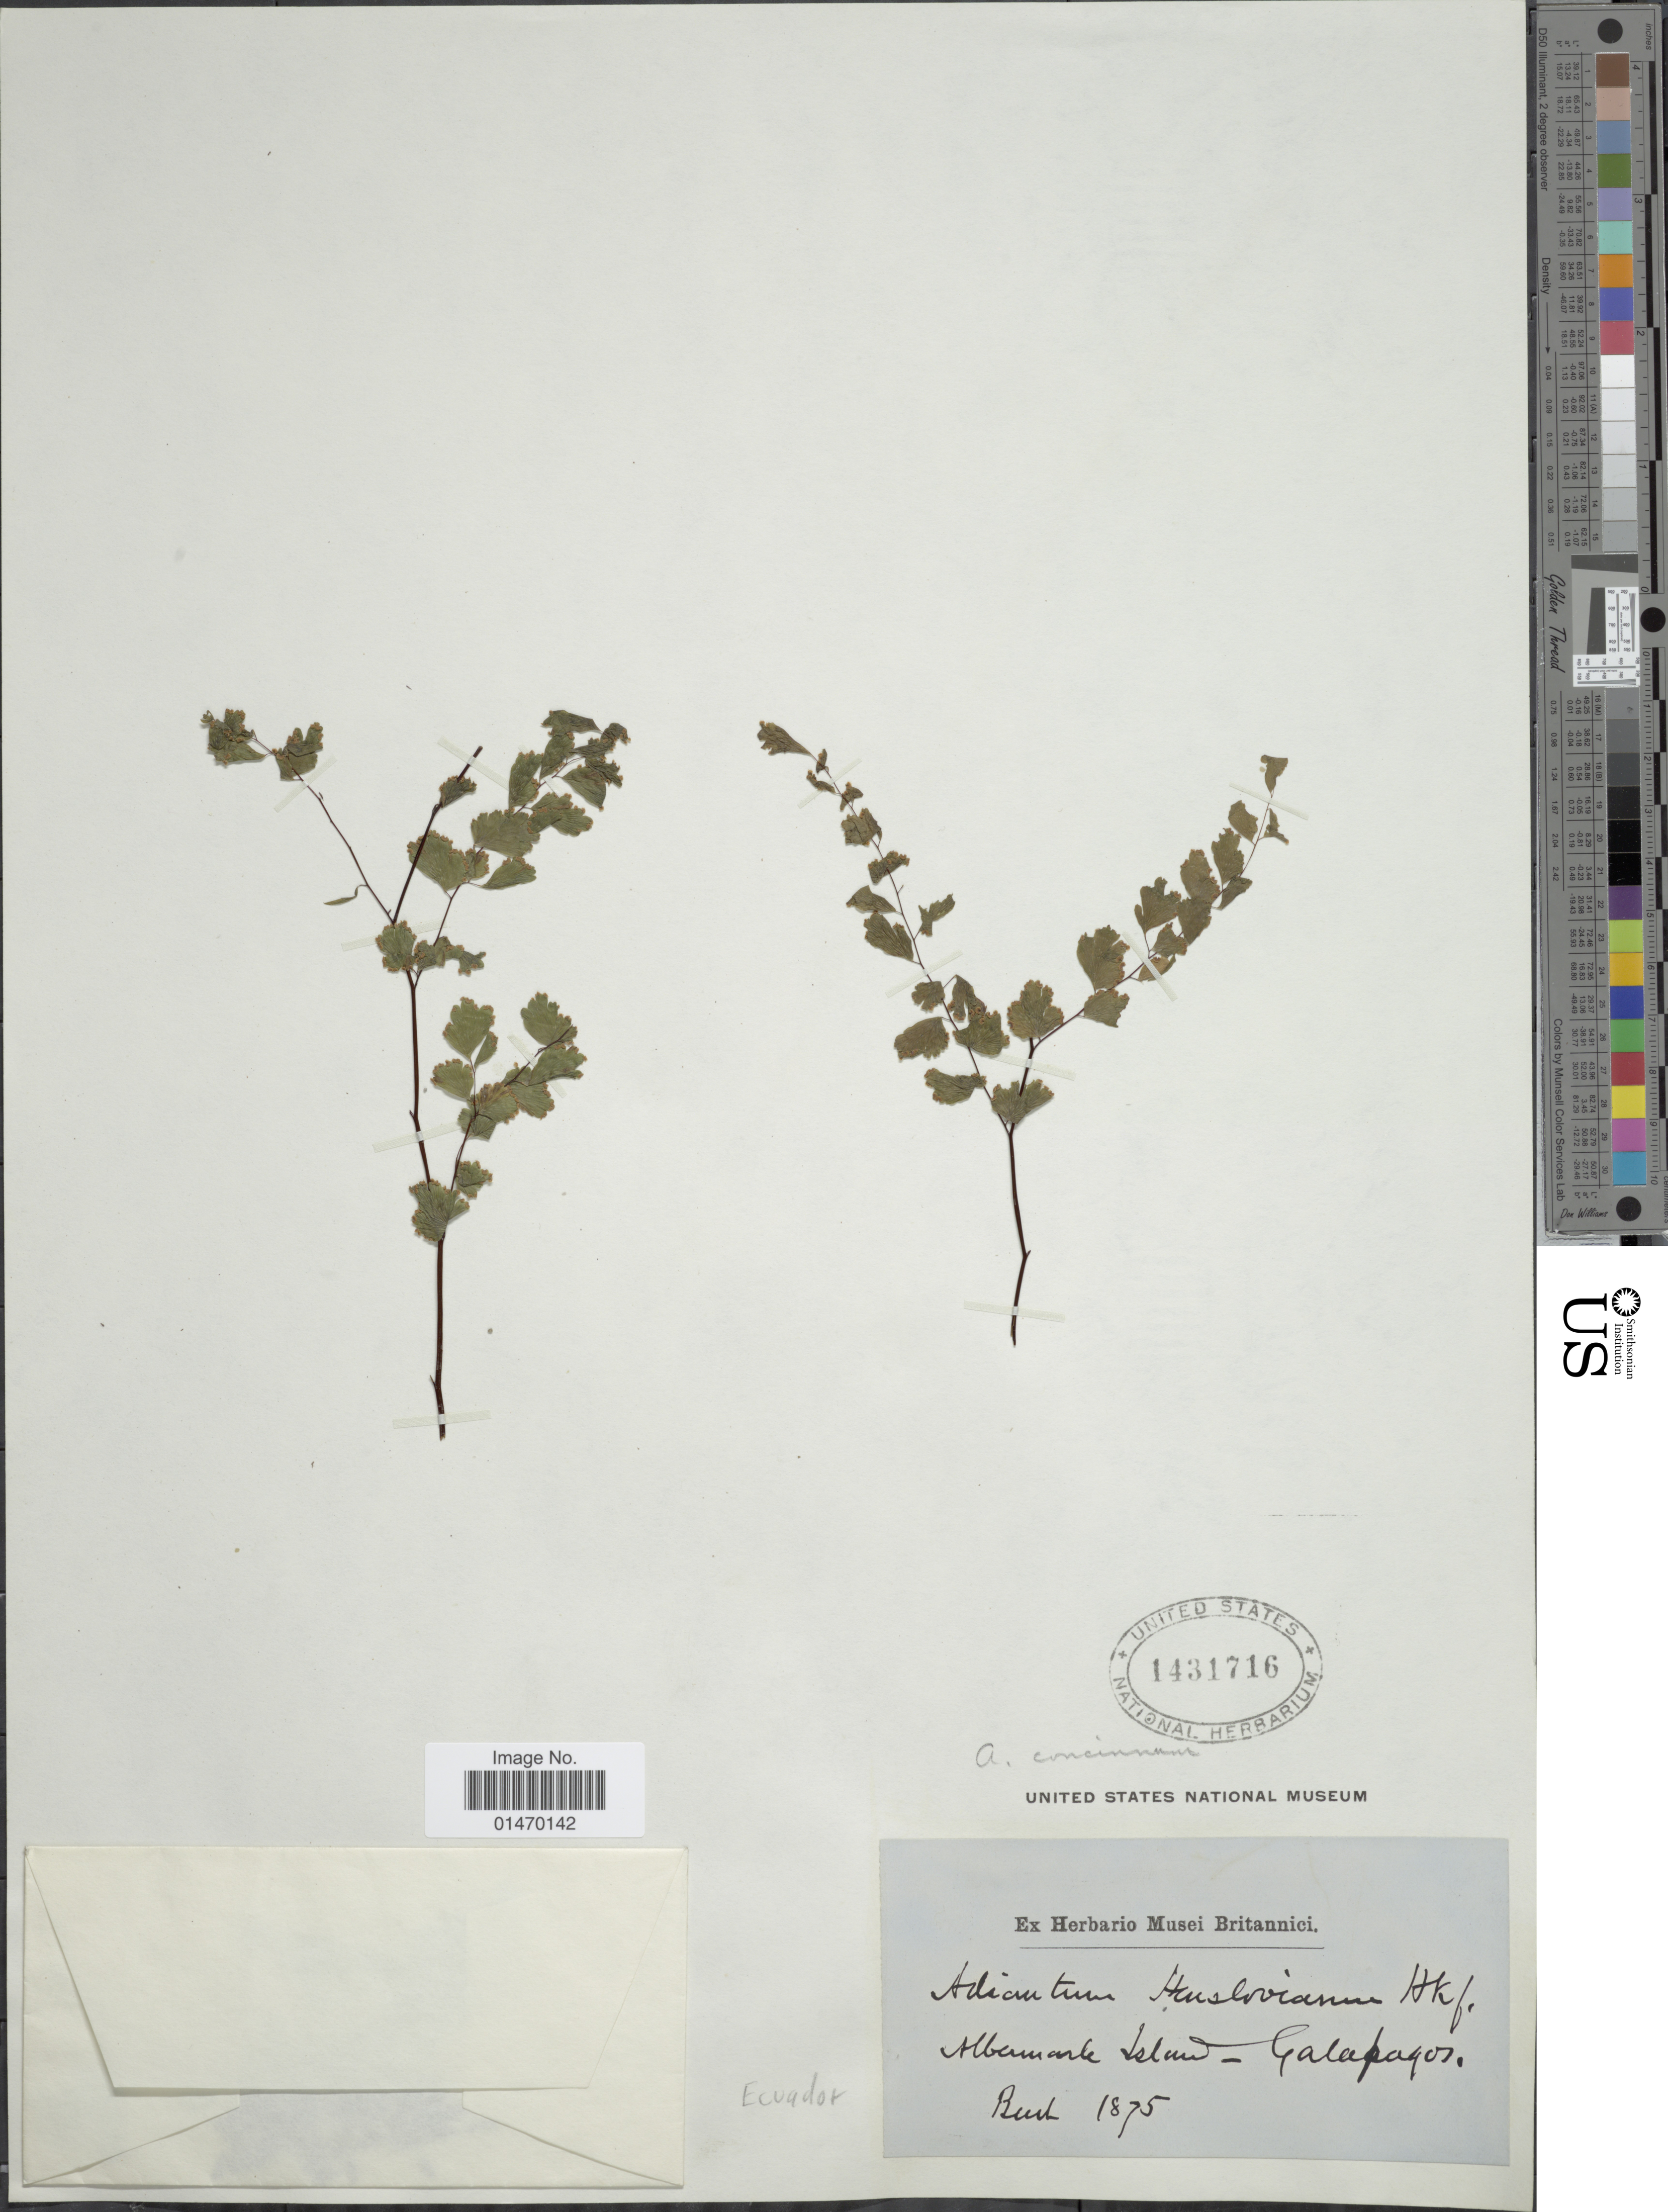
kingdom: Plantae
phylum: Tracheophyta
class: Polypodiopsida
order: Polypodiales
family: Pteridaceae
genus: Adiantum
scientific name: Adiantum concinnum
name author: Humb. & Bonpl. ex Willd.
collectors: -- Buck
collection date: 1875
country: Ecuador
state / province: Colón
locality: Galapagos Islands, Albemarle Island.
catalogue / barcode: US 1431716